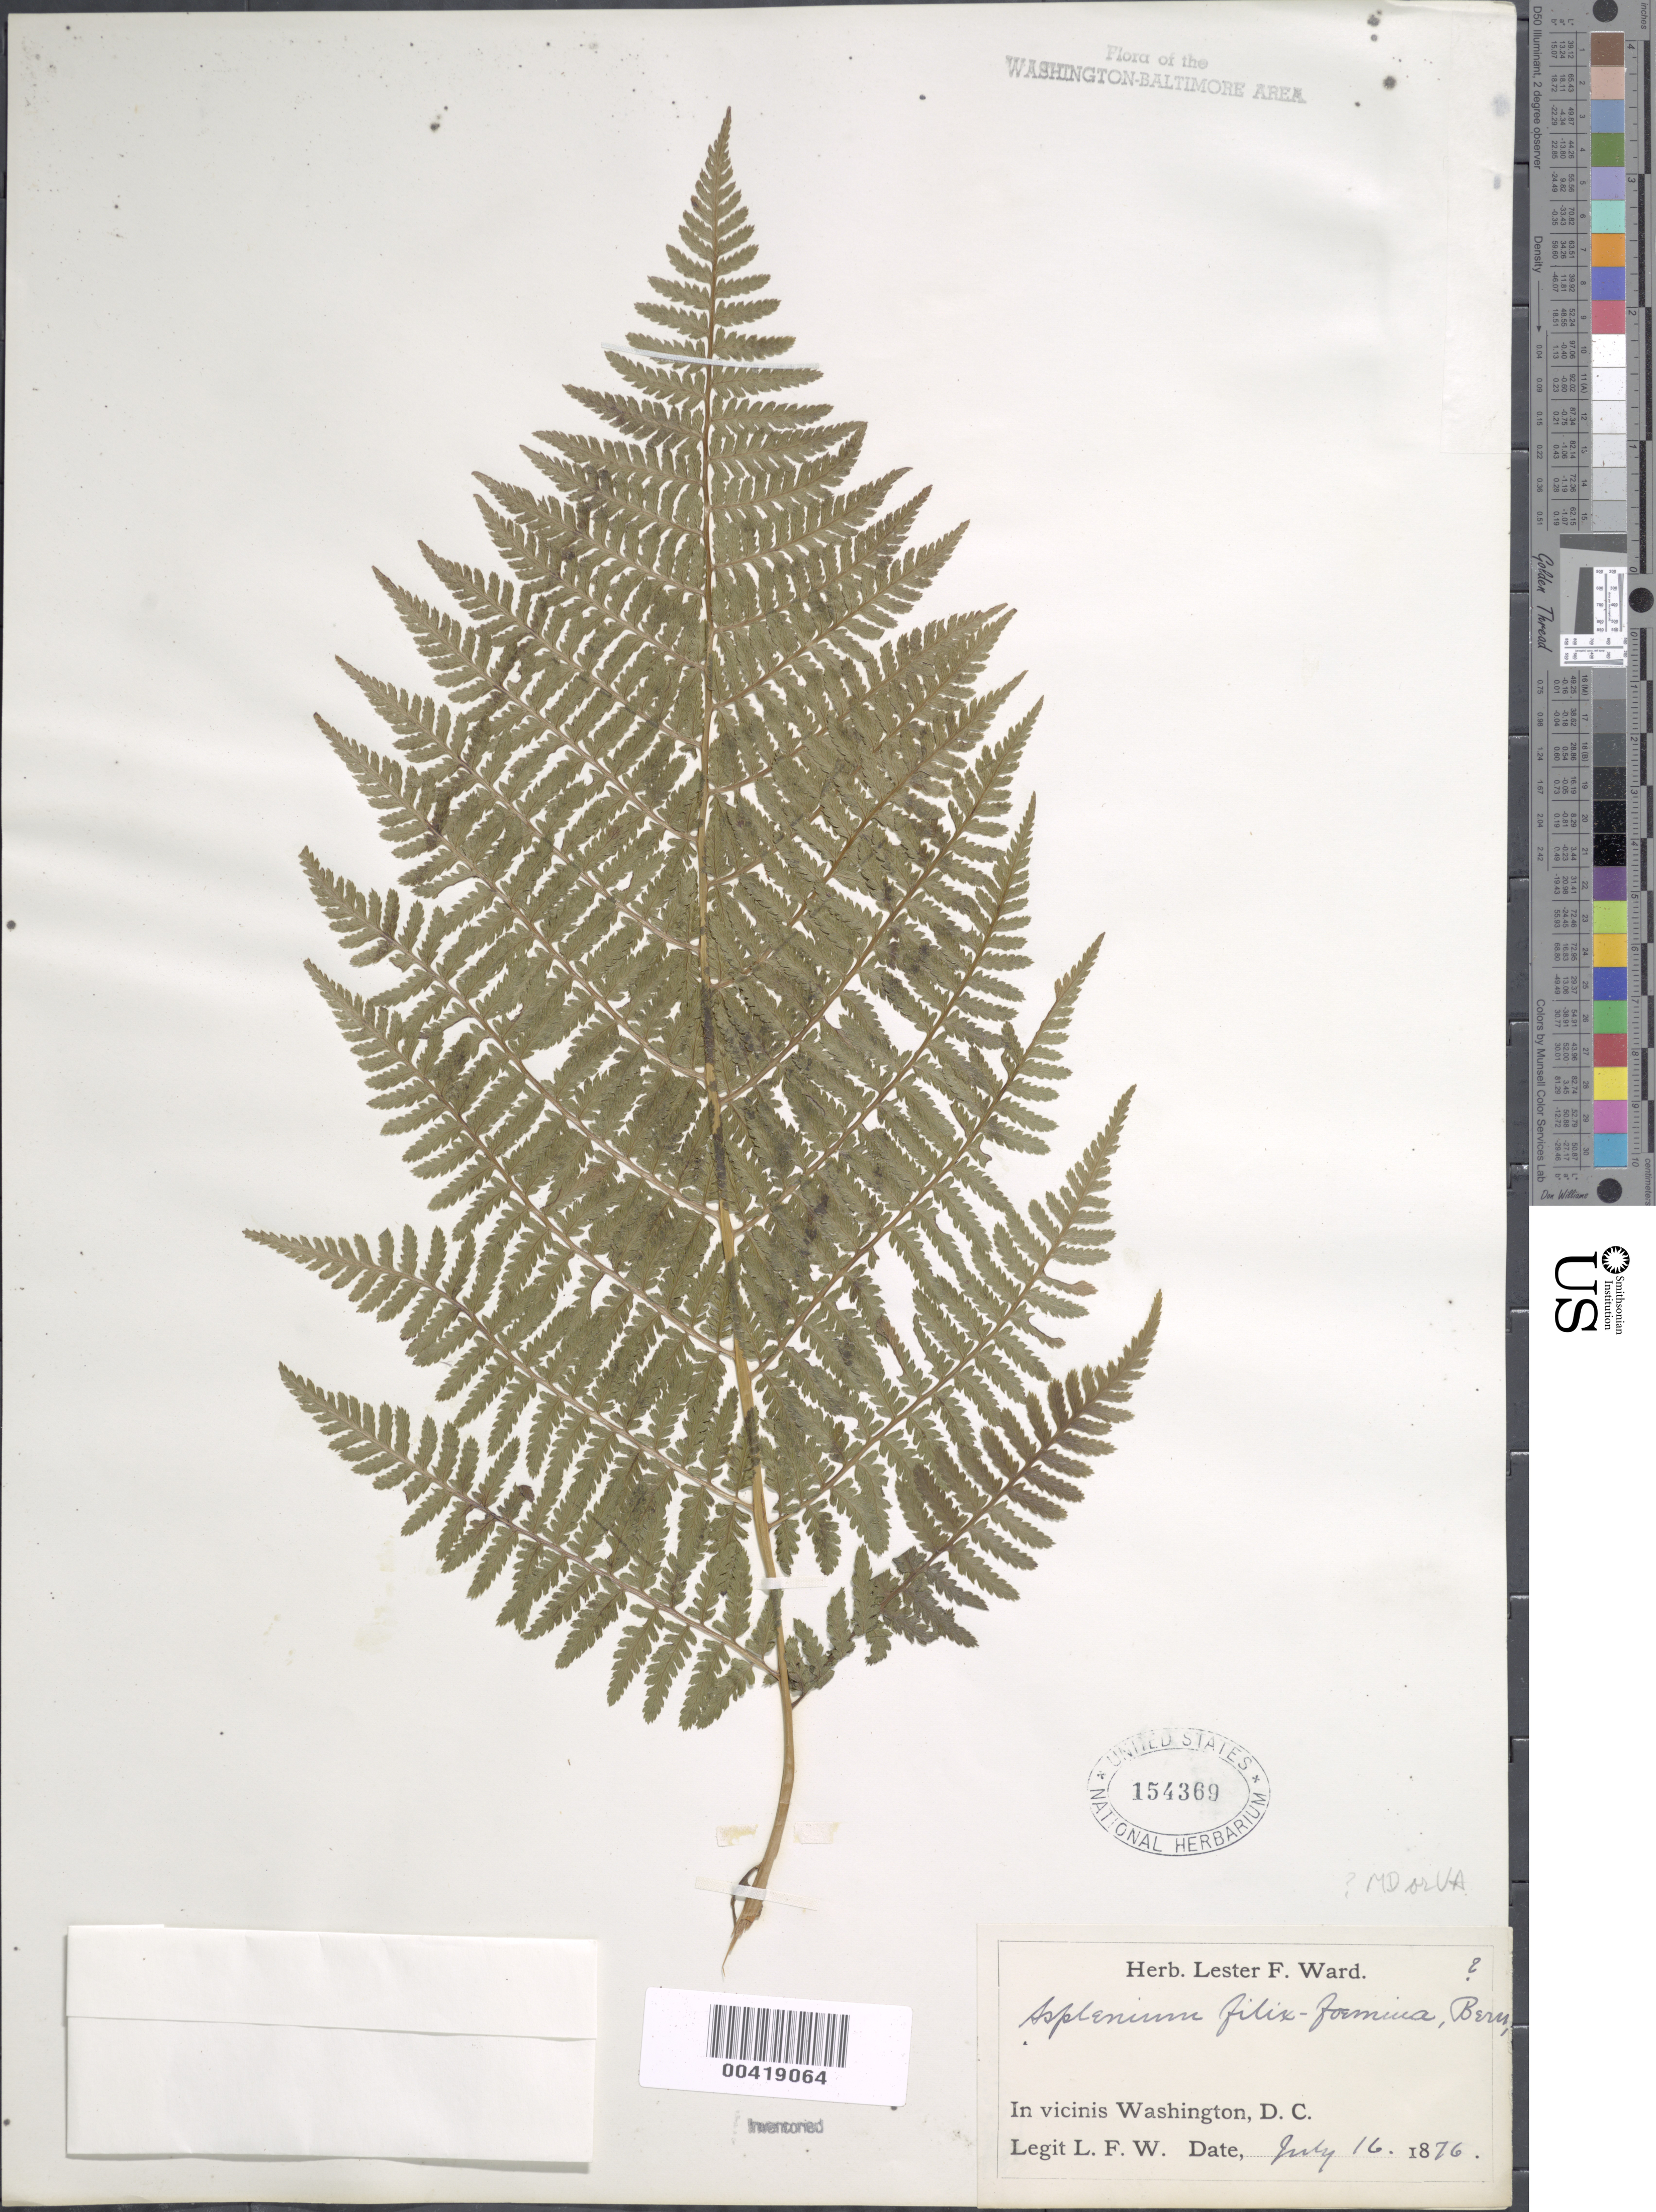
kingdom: Plantae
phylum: Tracheophyta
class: Polypodiopsida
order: Polypodiales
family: Athyriaceae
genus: Athyrium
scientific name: Athyrium filix-femina var. asplenioides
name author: (Michx.) Farw.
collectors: L. F. Ward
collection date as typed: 16 Jul 1876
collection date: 1876-07-16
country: United States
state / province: District of Columbia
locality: Washington DC area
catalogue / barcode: US 154369